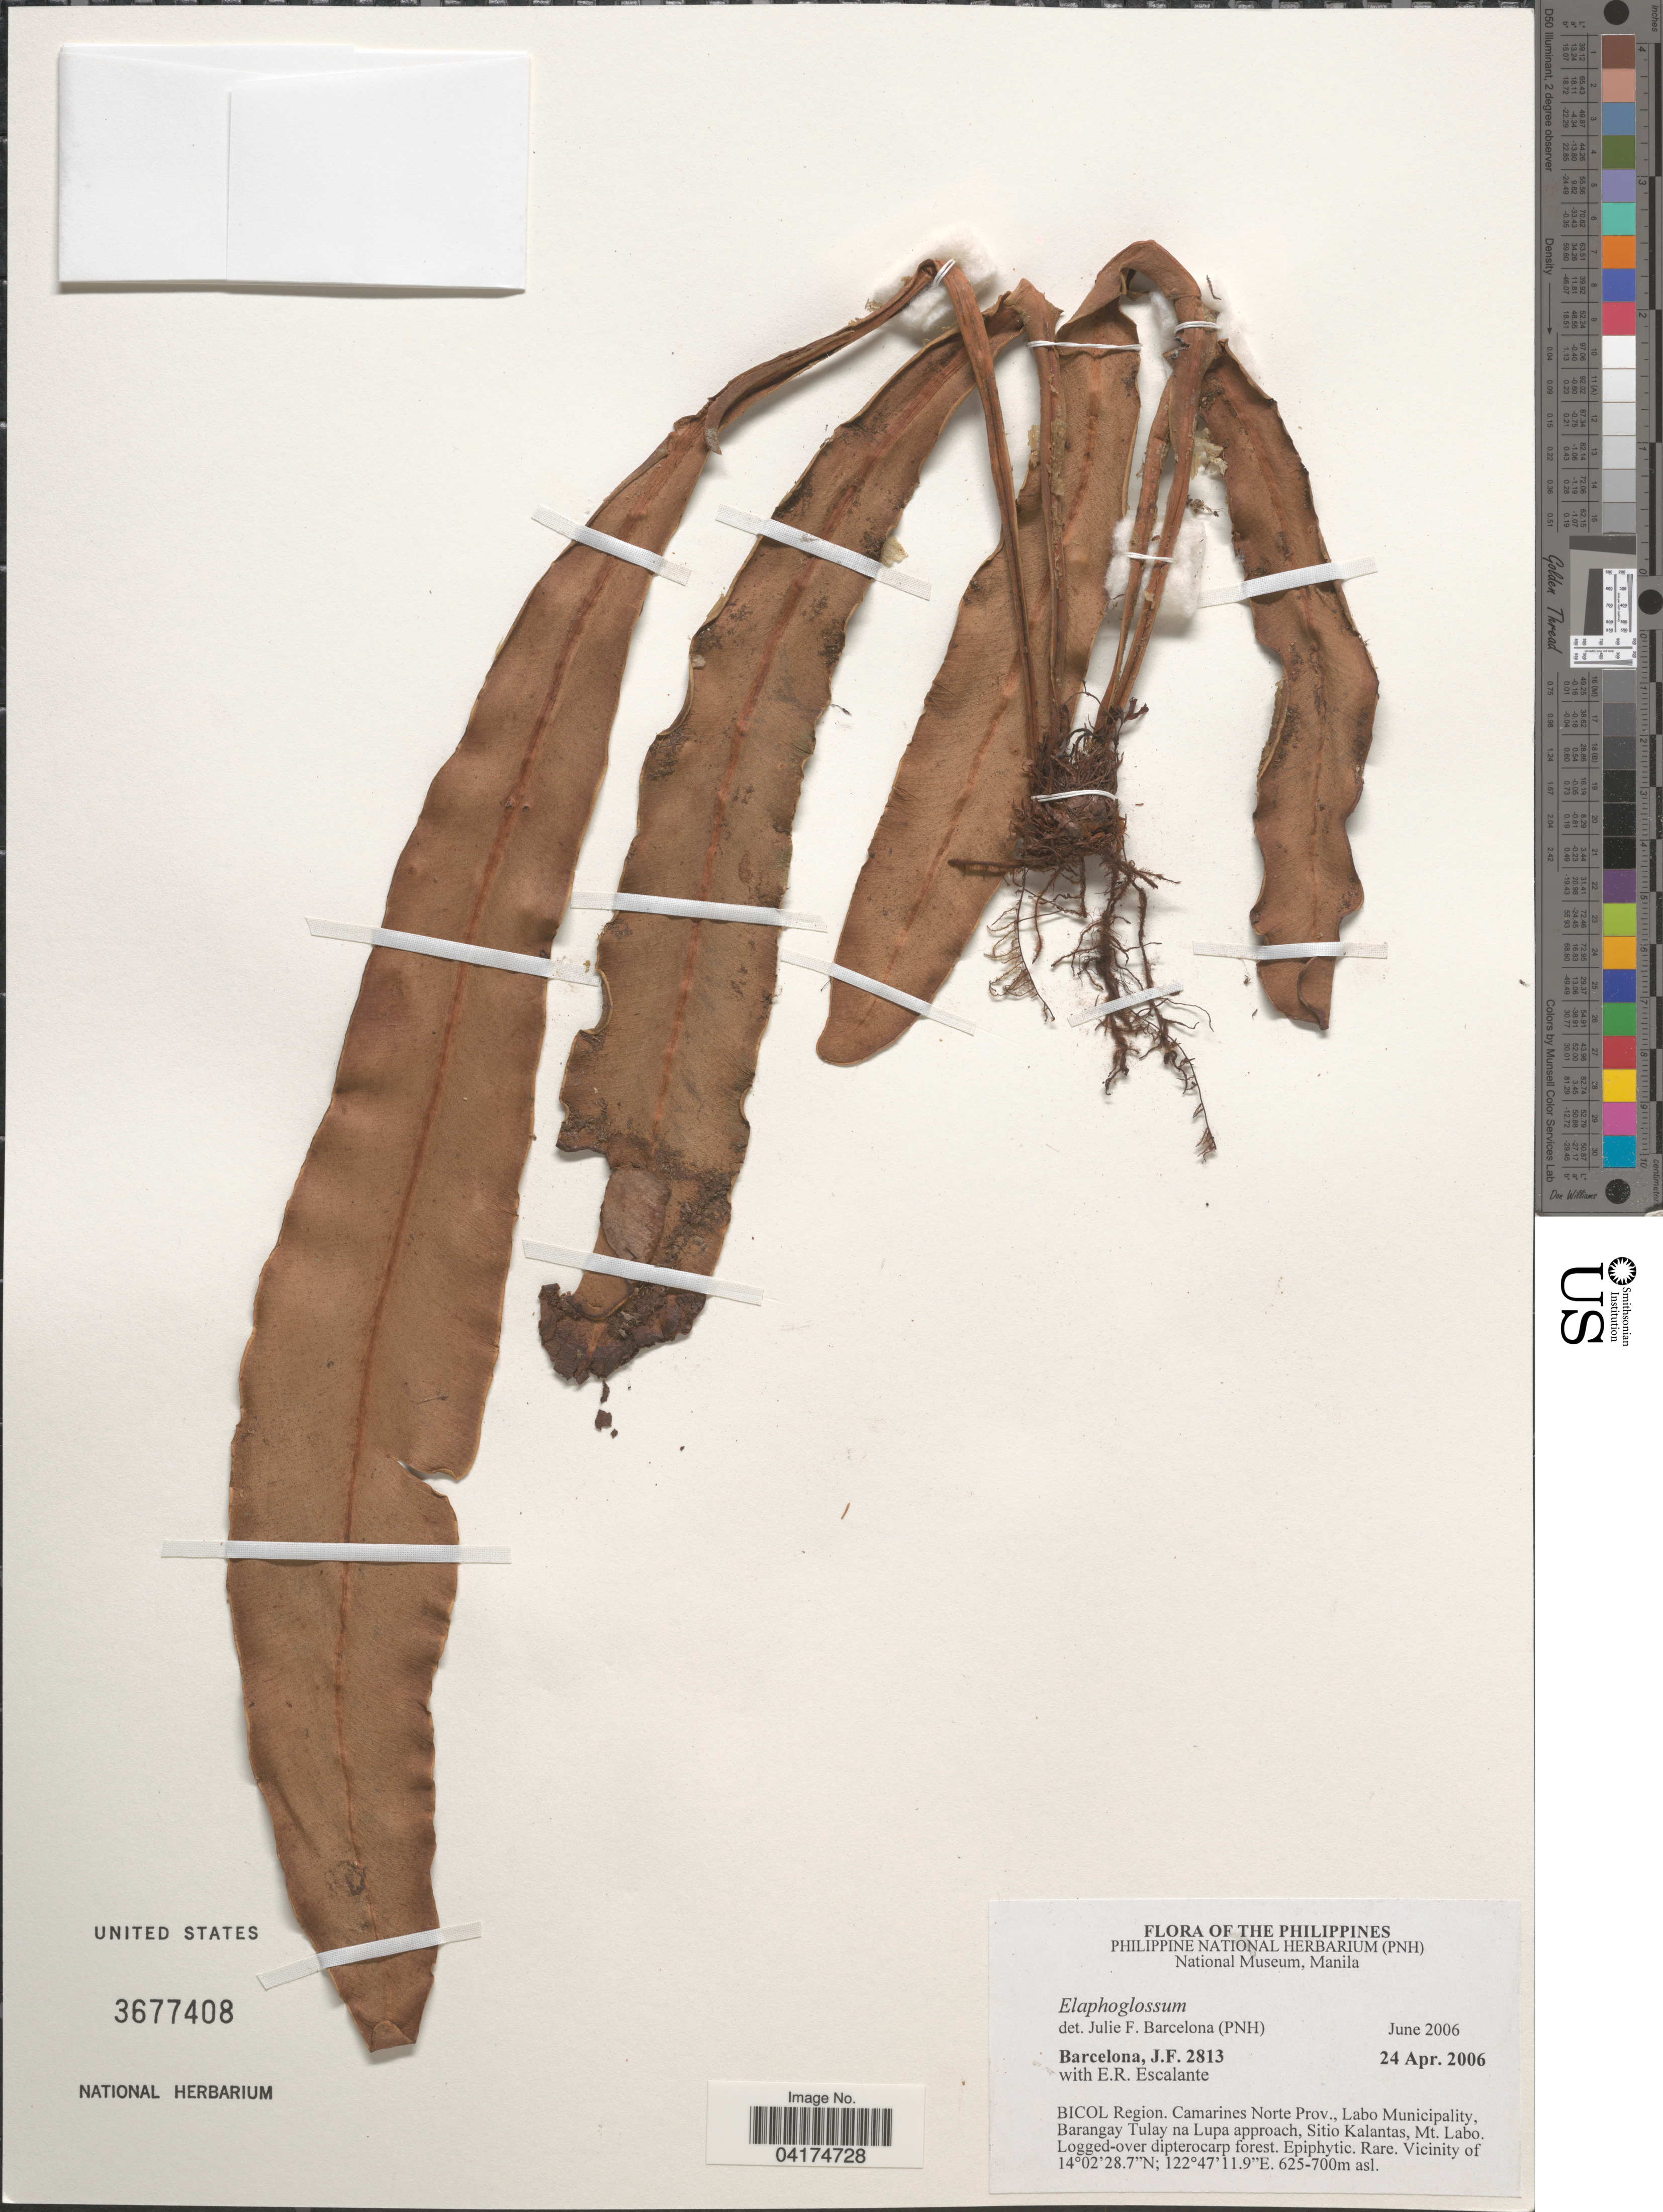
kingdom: Plantae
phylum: Tracheophyta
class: Polypodiopsida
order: Polypodiales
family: Dryopteridaceae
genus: Elaphoglossum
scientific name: Elaphoglossum sp.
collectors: J. F. Barcelona & E. Escalante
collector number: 2813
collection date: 2006-04-24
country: Philippines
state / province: Bicol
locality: BICOL Region. Camarines Norte Prov., Labo Municipality, Barangay Tulay na Lupa approach, Sitio Kalantas, Mt. Labo.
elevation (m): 625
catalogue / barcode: US 3677408